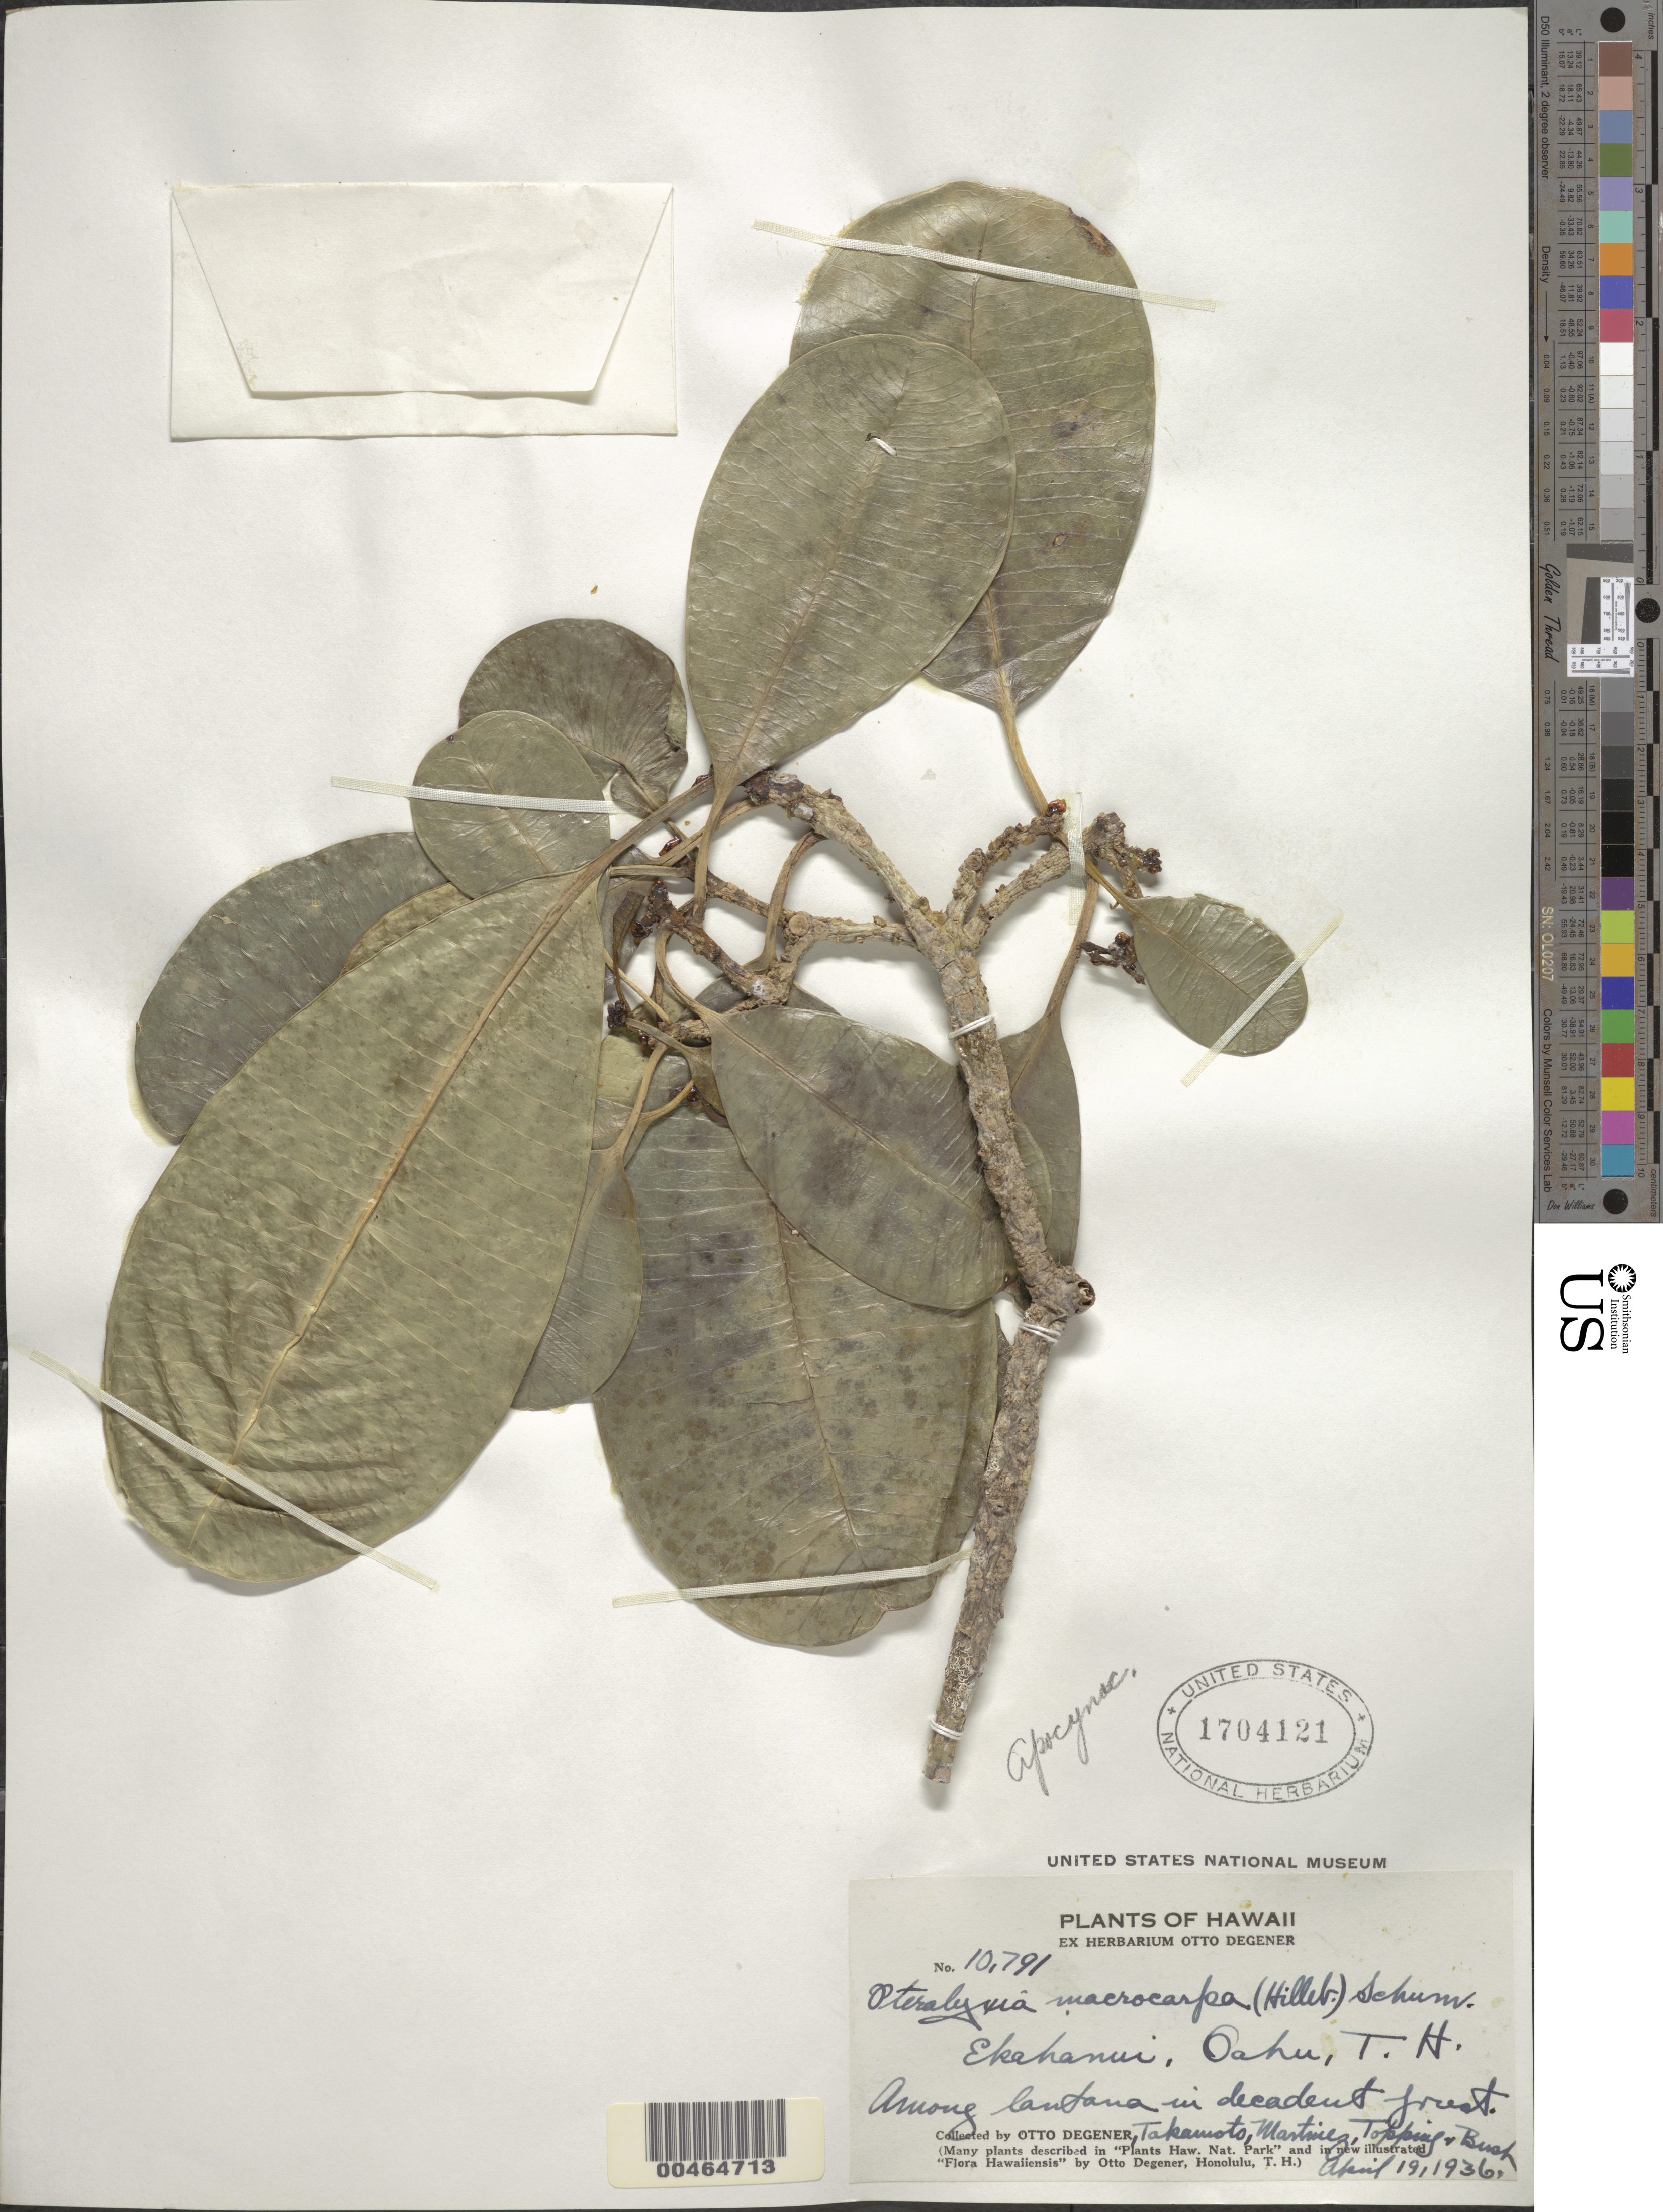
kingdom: Plantae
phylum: Tracheophyta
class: Magnoliopsida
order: Gentianales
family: Apocynaceae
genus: Pteralyxia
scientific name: Pteralyxia macrocarpa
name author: (Hillebr.) K. Schum.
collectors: O. Degener, -. Takamoto, -- Martinez, D. L. Topping & B. F. Bush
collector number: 10791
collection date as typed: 19 Apr 1936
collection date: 1936-04-19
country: United States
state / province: Hawaii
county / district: Honolulu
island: Oahu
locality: Ekahanui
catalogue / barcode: US 1704121